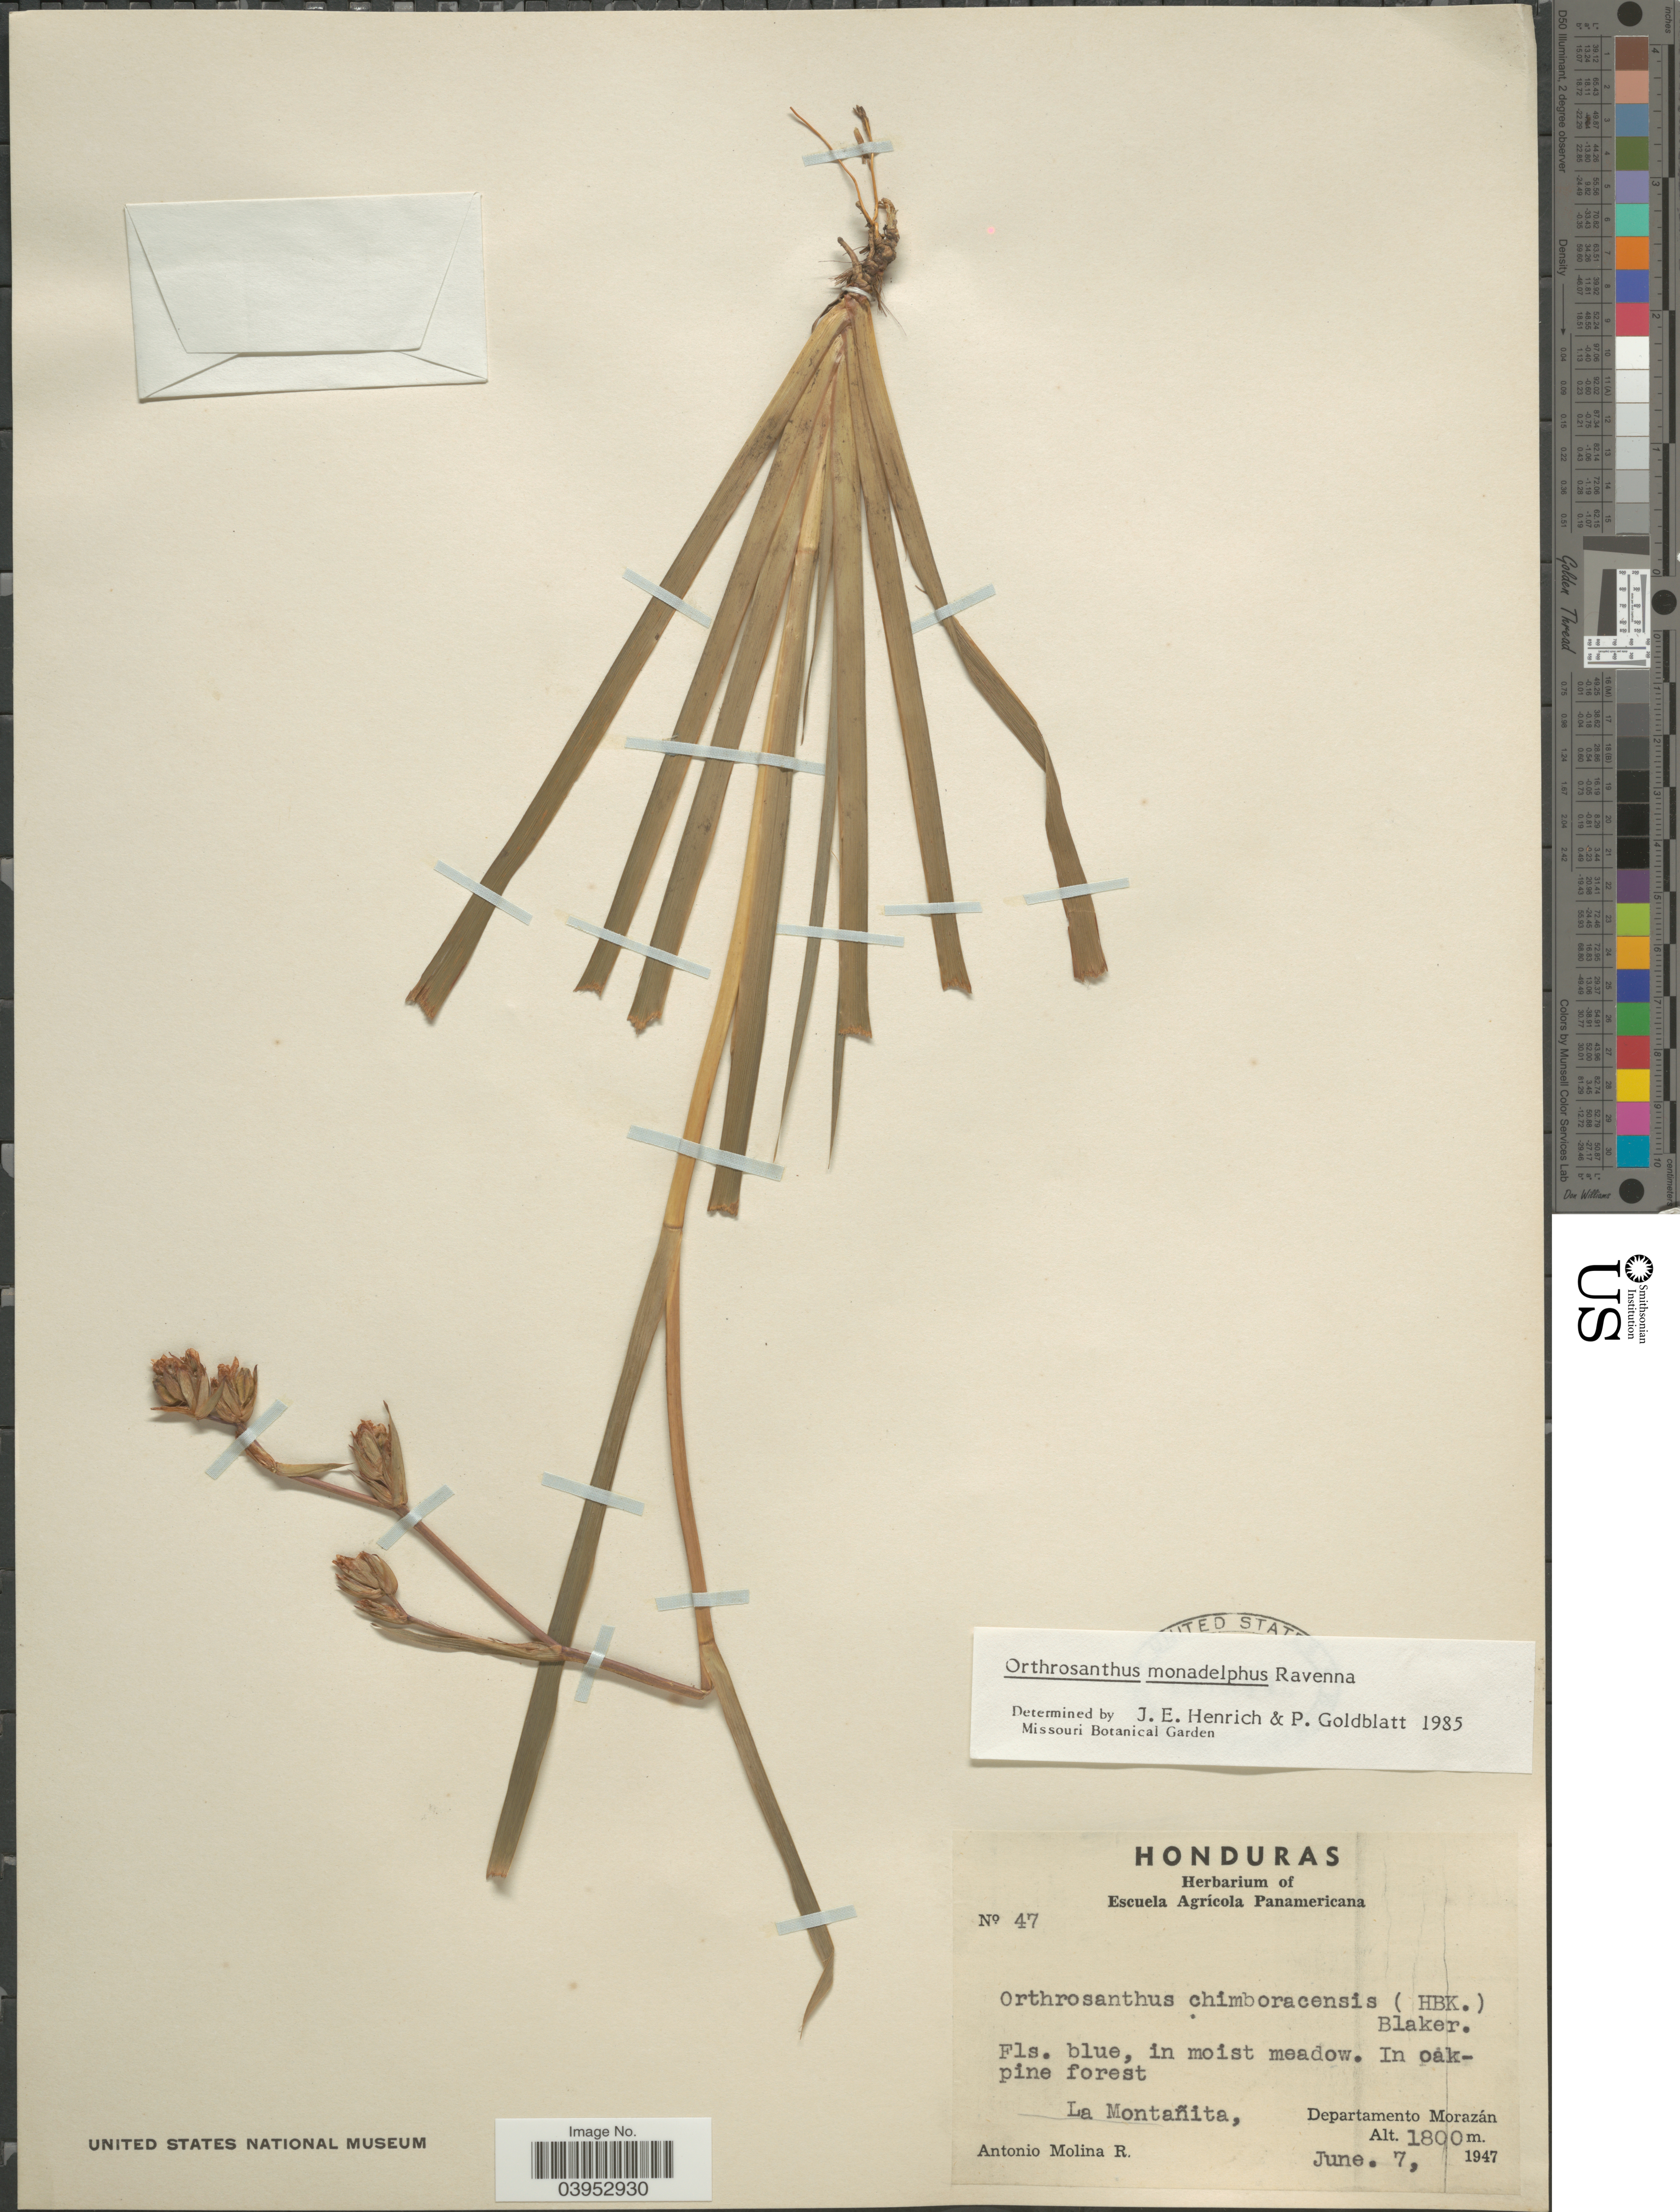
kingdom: Plantae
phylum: Tracheophyta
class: Liliopsida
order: Asparagales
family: Iridaceae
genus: Orthrosanthus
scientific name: Orthrosanthus monadelphus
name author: Ravenna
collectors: A. Molina R.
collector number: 47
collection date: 1947-06-07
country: Honduras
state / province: Fco. Morazán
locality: La Montañita, Departamento Morazán.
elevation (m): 1800